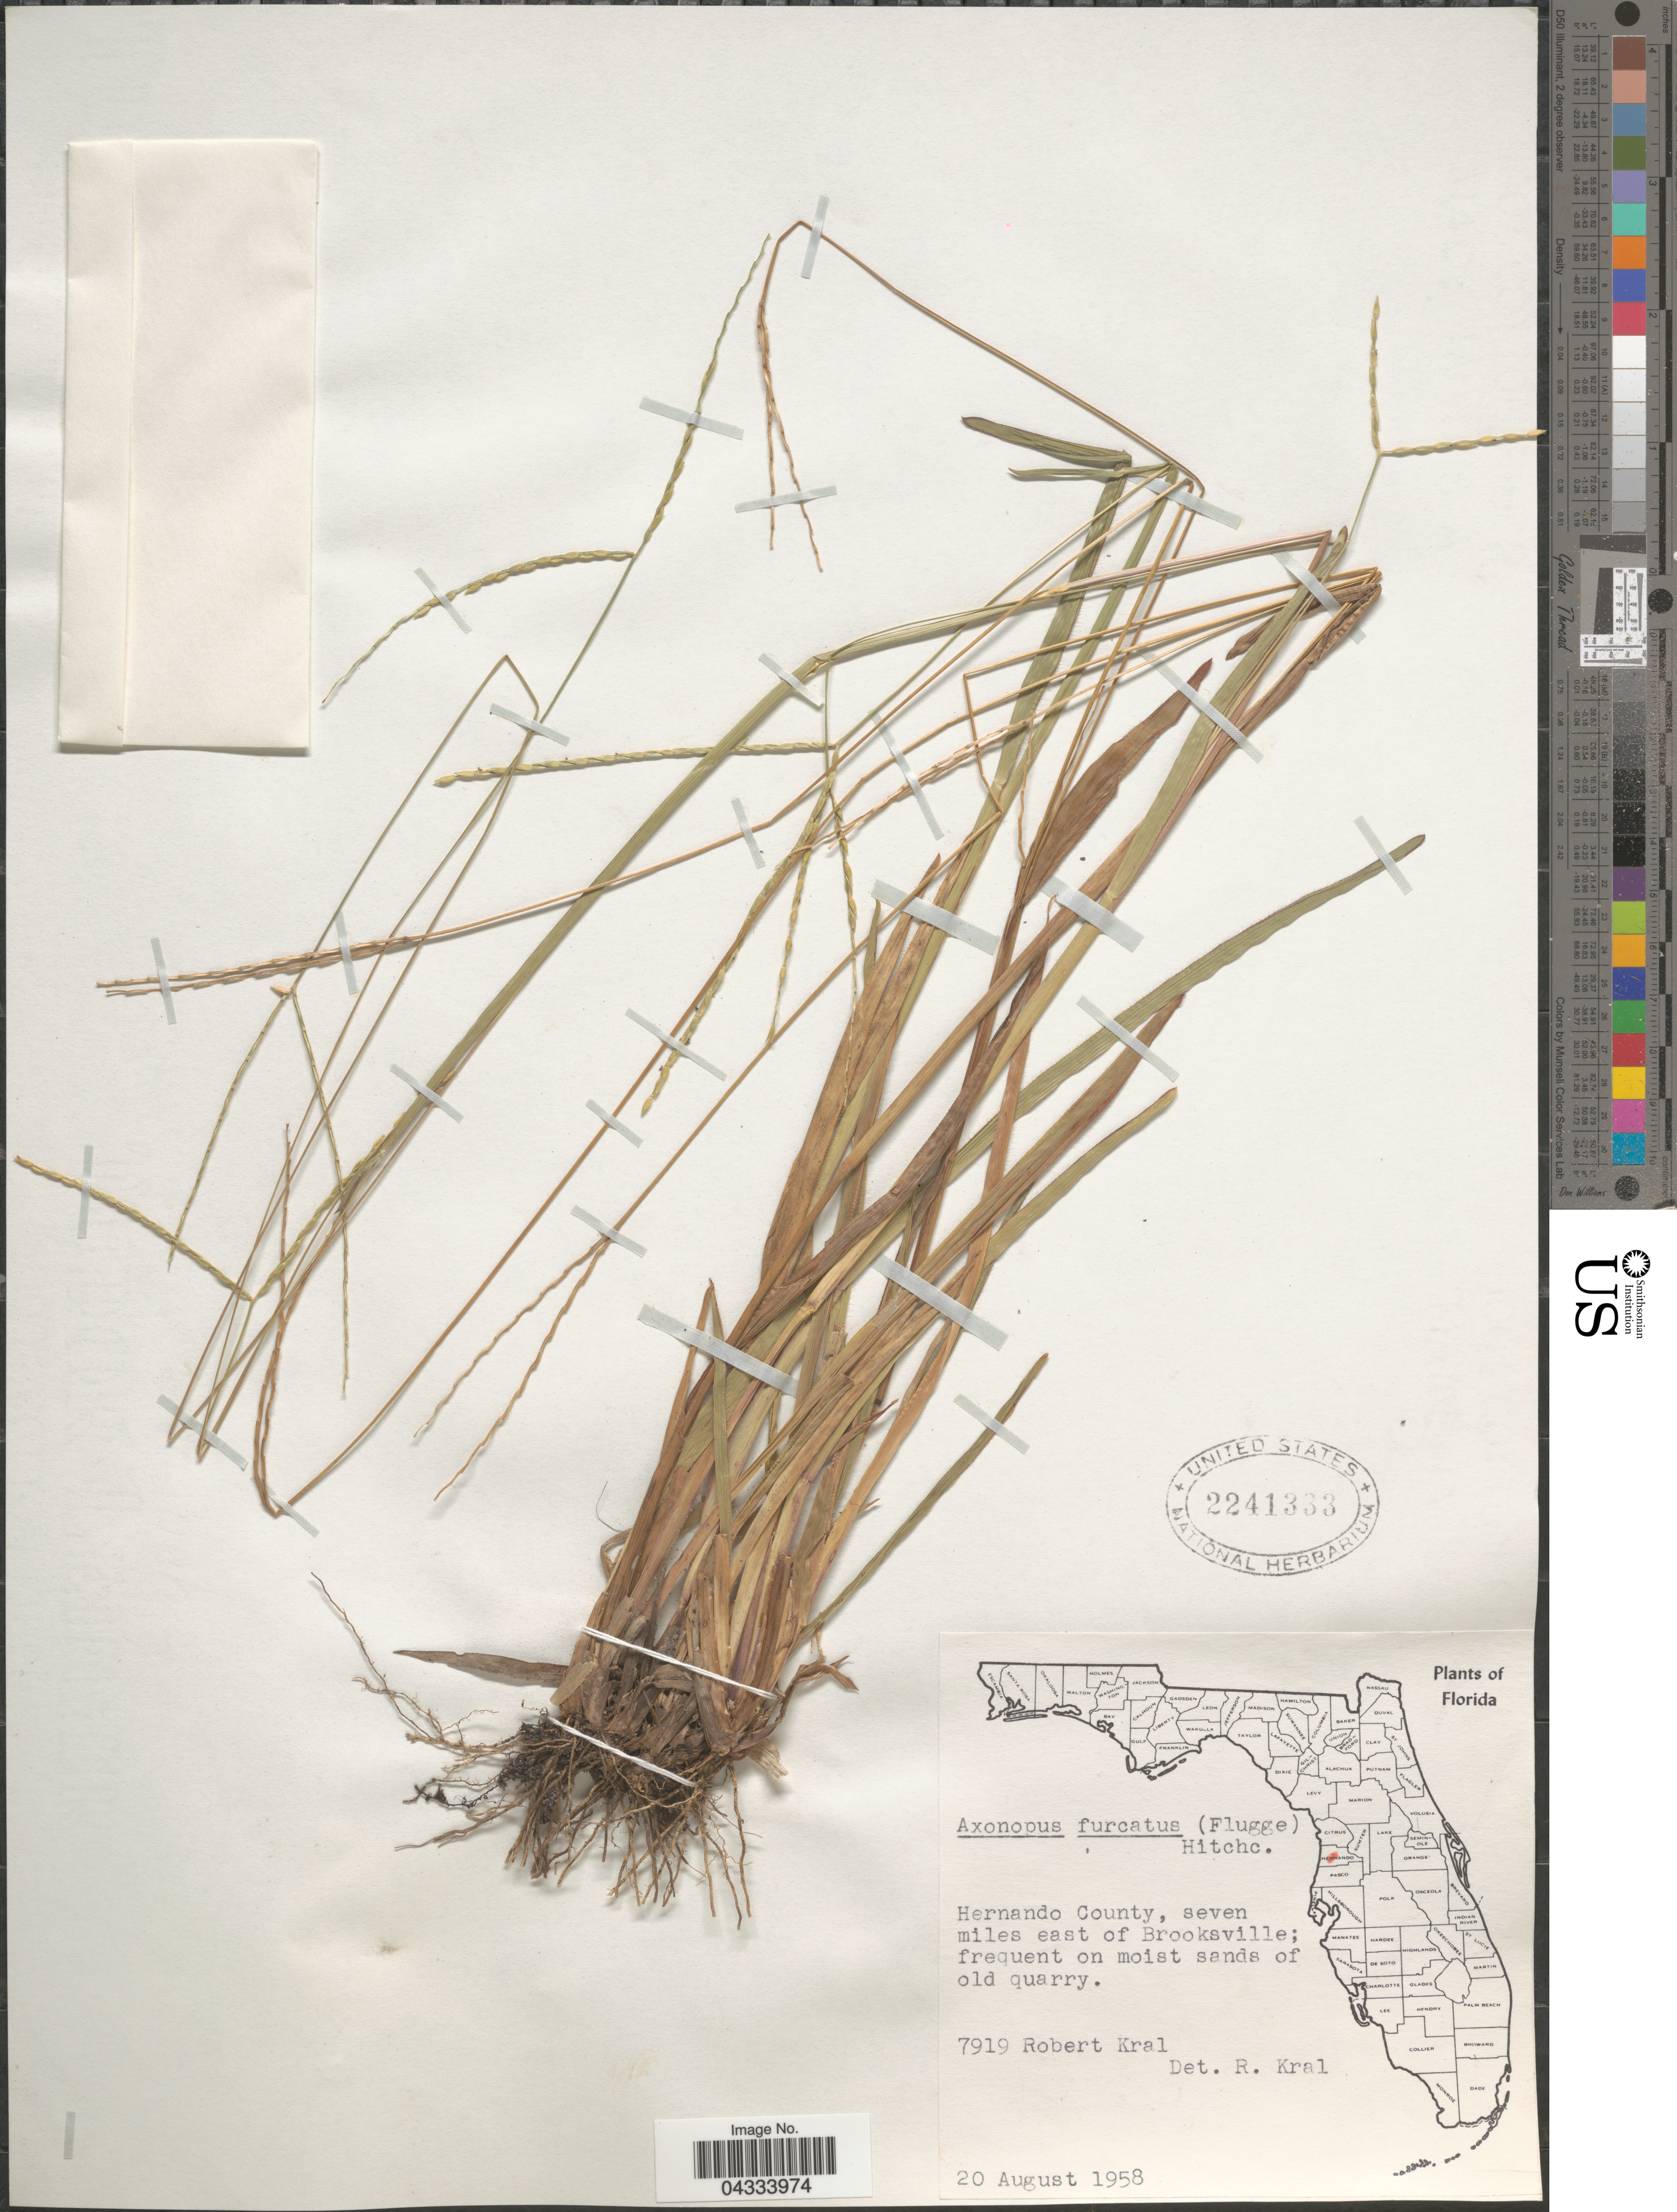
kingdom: Plantae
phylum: Tracheophyta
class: Liliopsida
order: Poales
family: Poaceae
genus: Axonopus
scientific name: Axonopus furcatus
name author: (Flüggé) Hitchc.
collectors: R. Kral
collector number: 7919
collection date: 1958-08-20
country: United States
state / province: Florida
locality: Hernando County, seven miles east of Brooksville.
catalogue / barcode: US 2241333